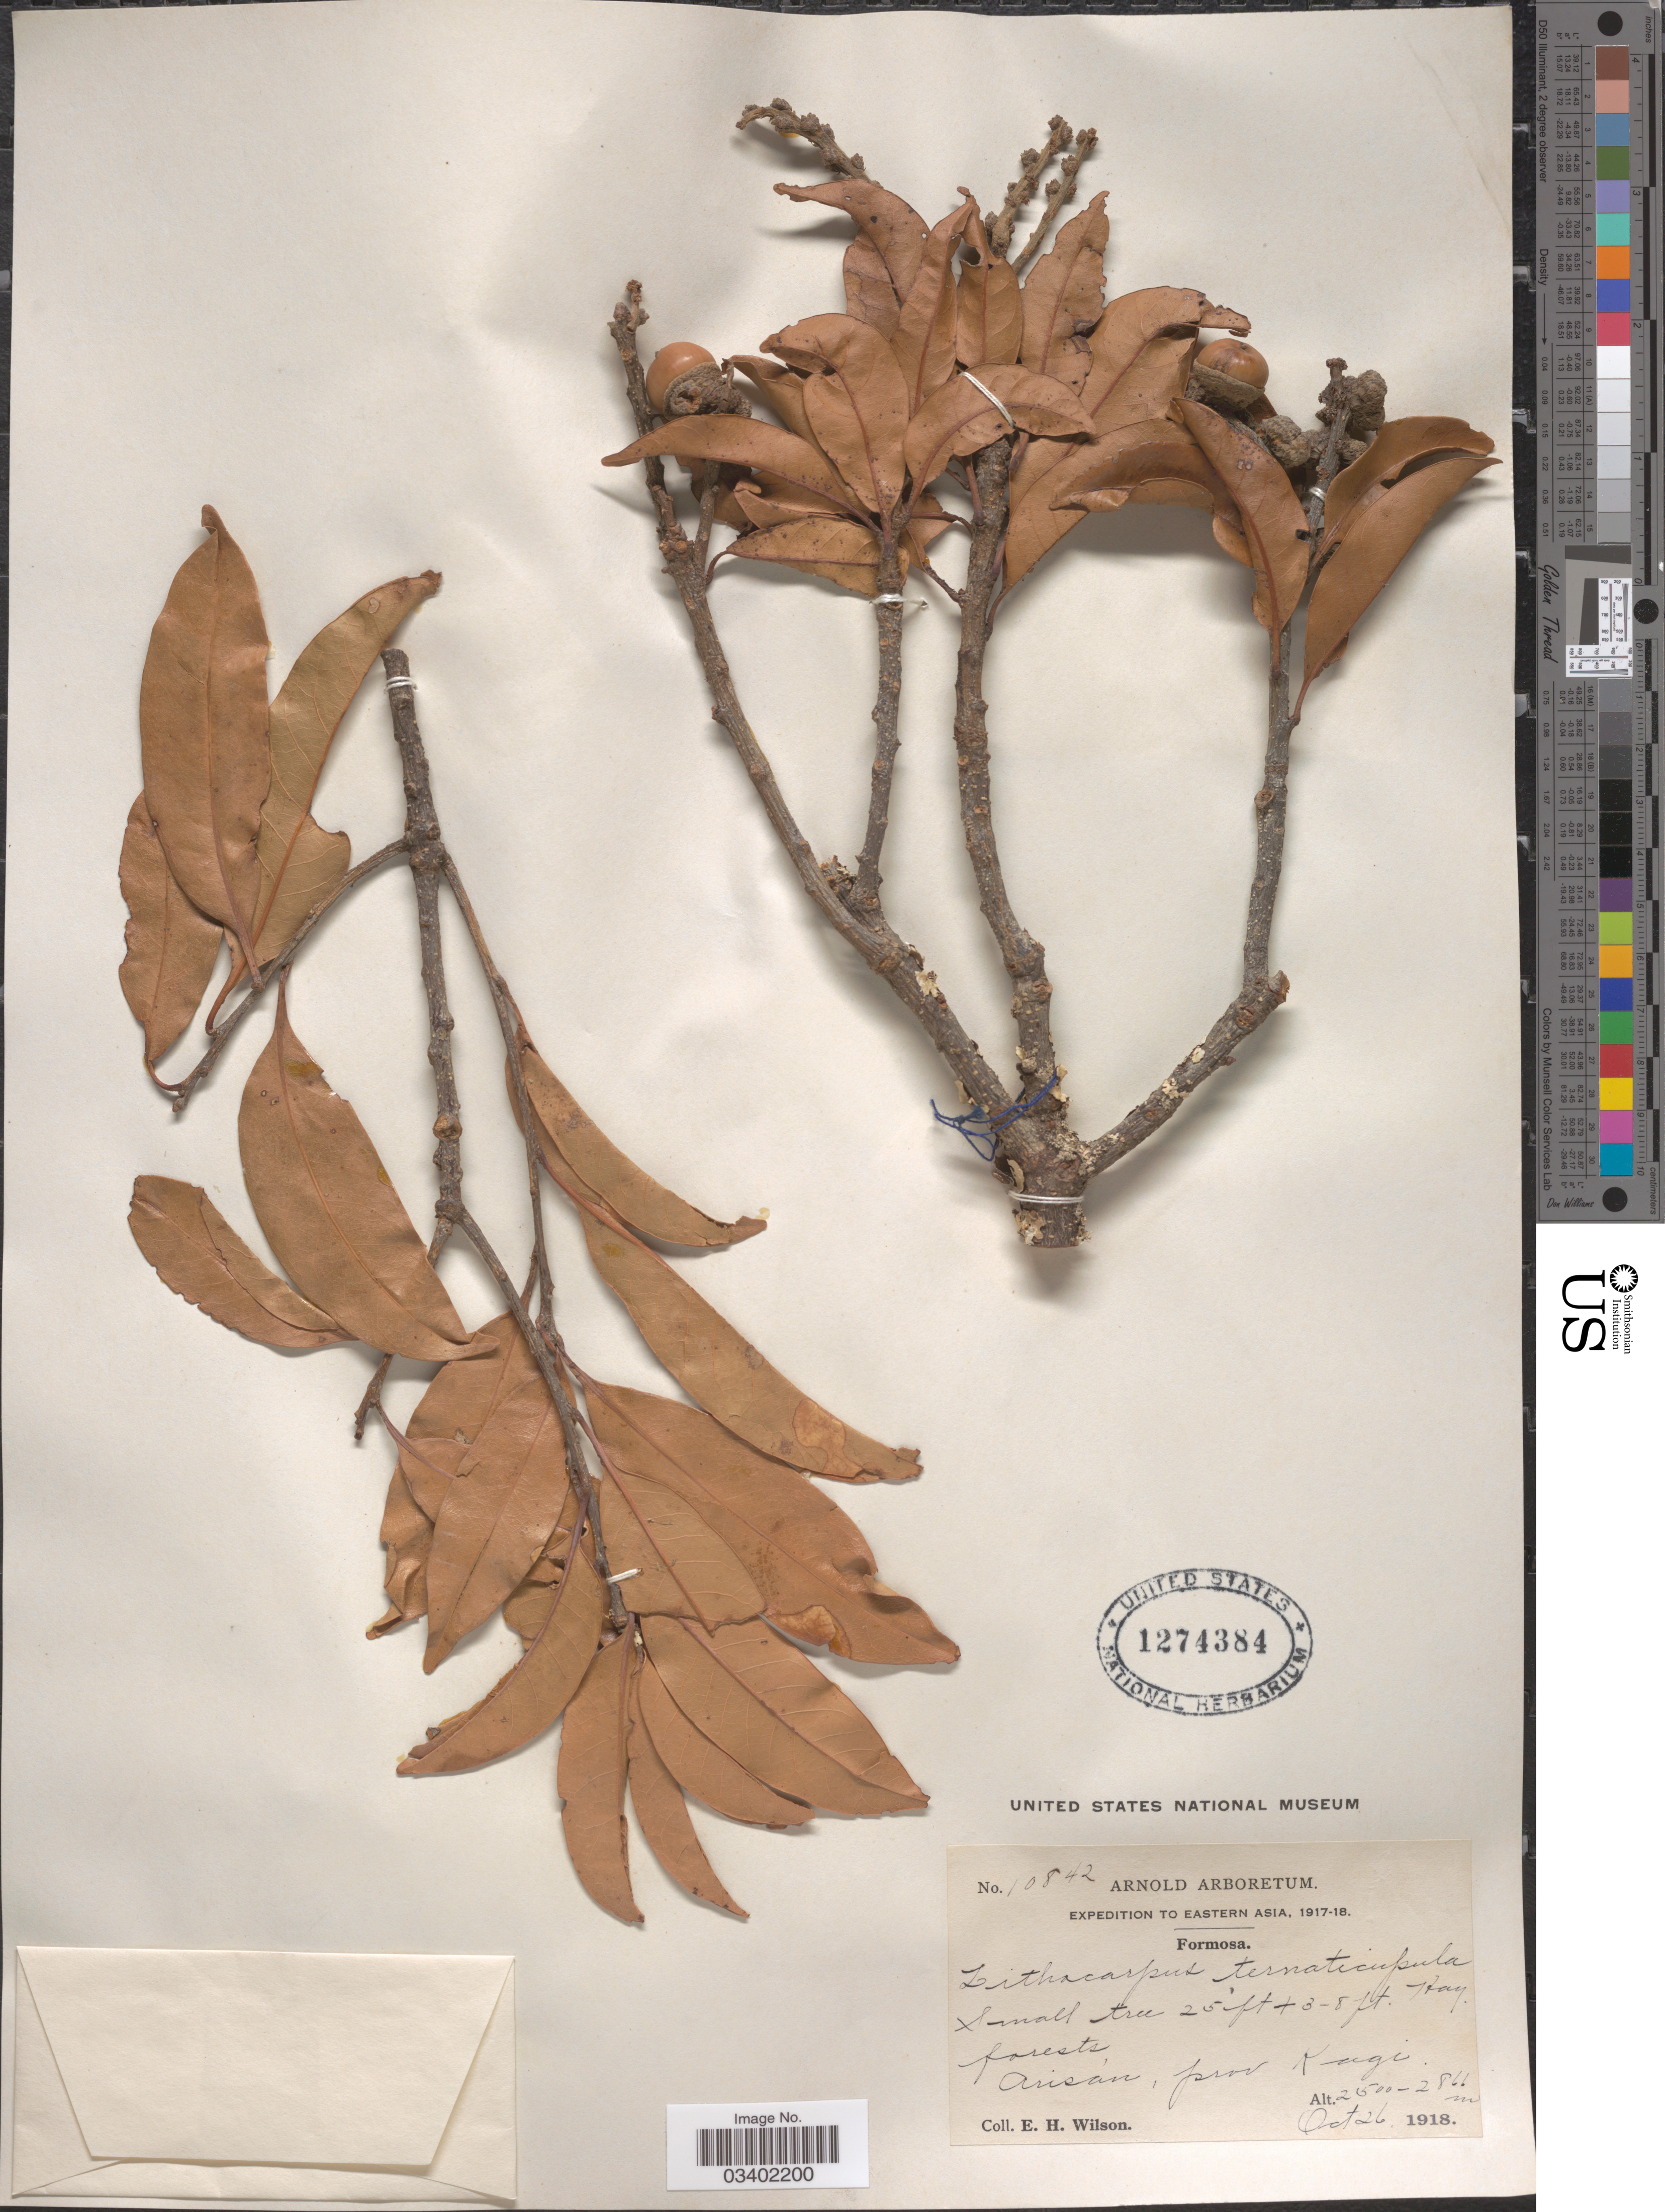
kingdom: Plantae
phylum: Tracheophyta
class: Magnoliopsida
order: Fagales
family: Fagaceae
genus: Lithocarpus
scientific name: Lithocarpus ternaticupulus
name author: (Hayata) Hayata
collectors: E. Wilson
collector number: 10842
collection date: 1918-10-26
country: Taiwan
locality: Formosa. Arisan, prov. Kagi.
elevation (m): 2500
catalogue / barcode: US 1274384